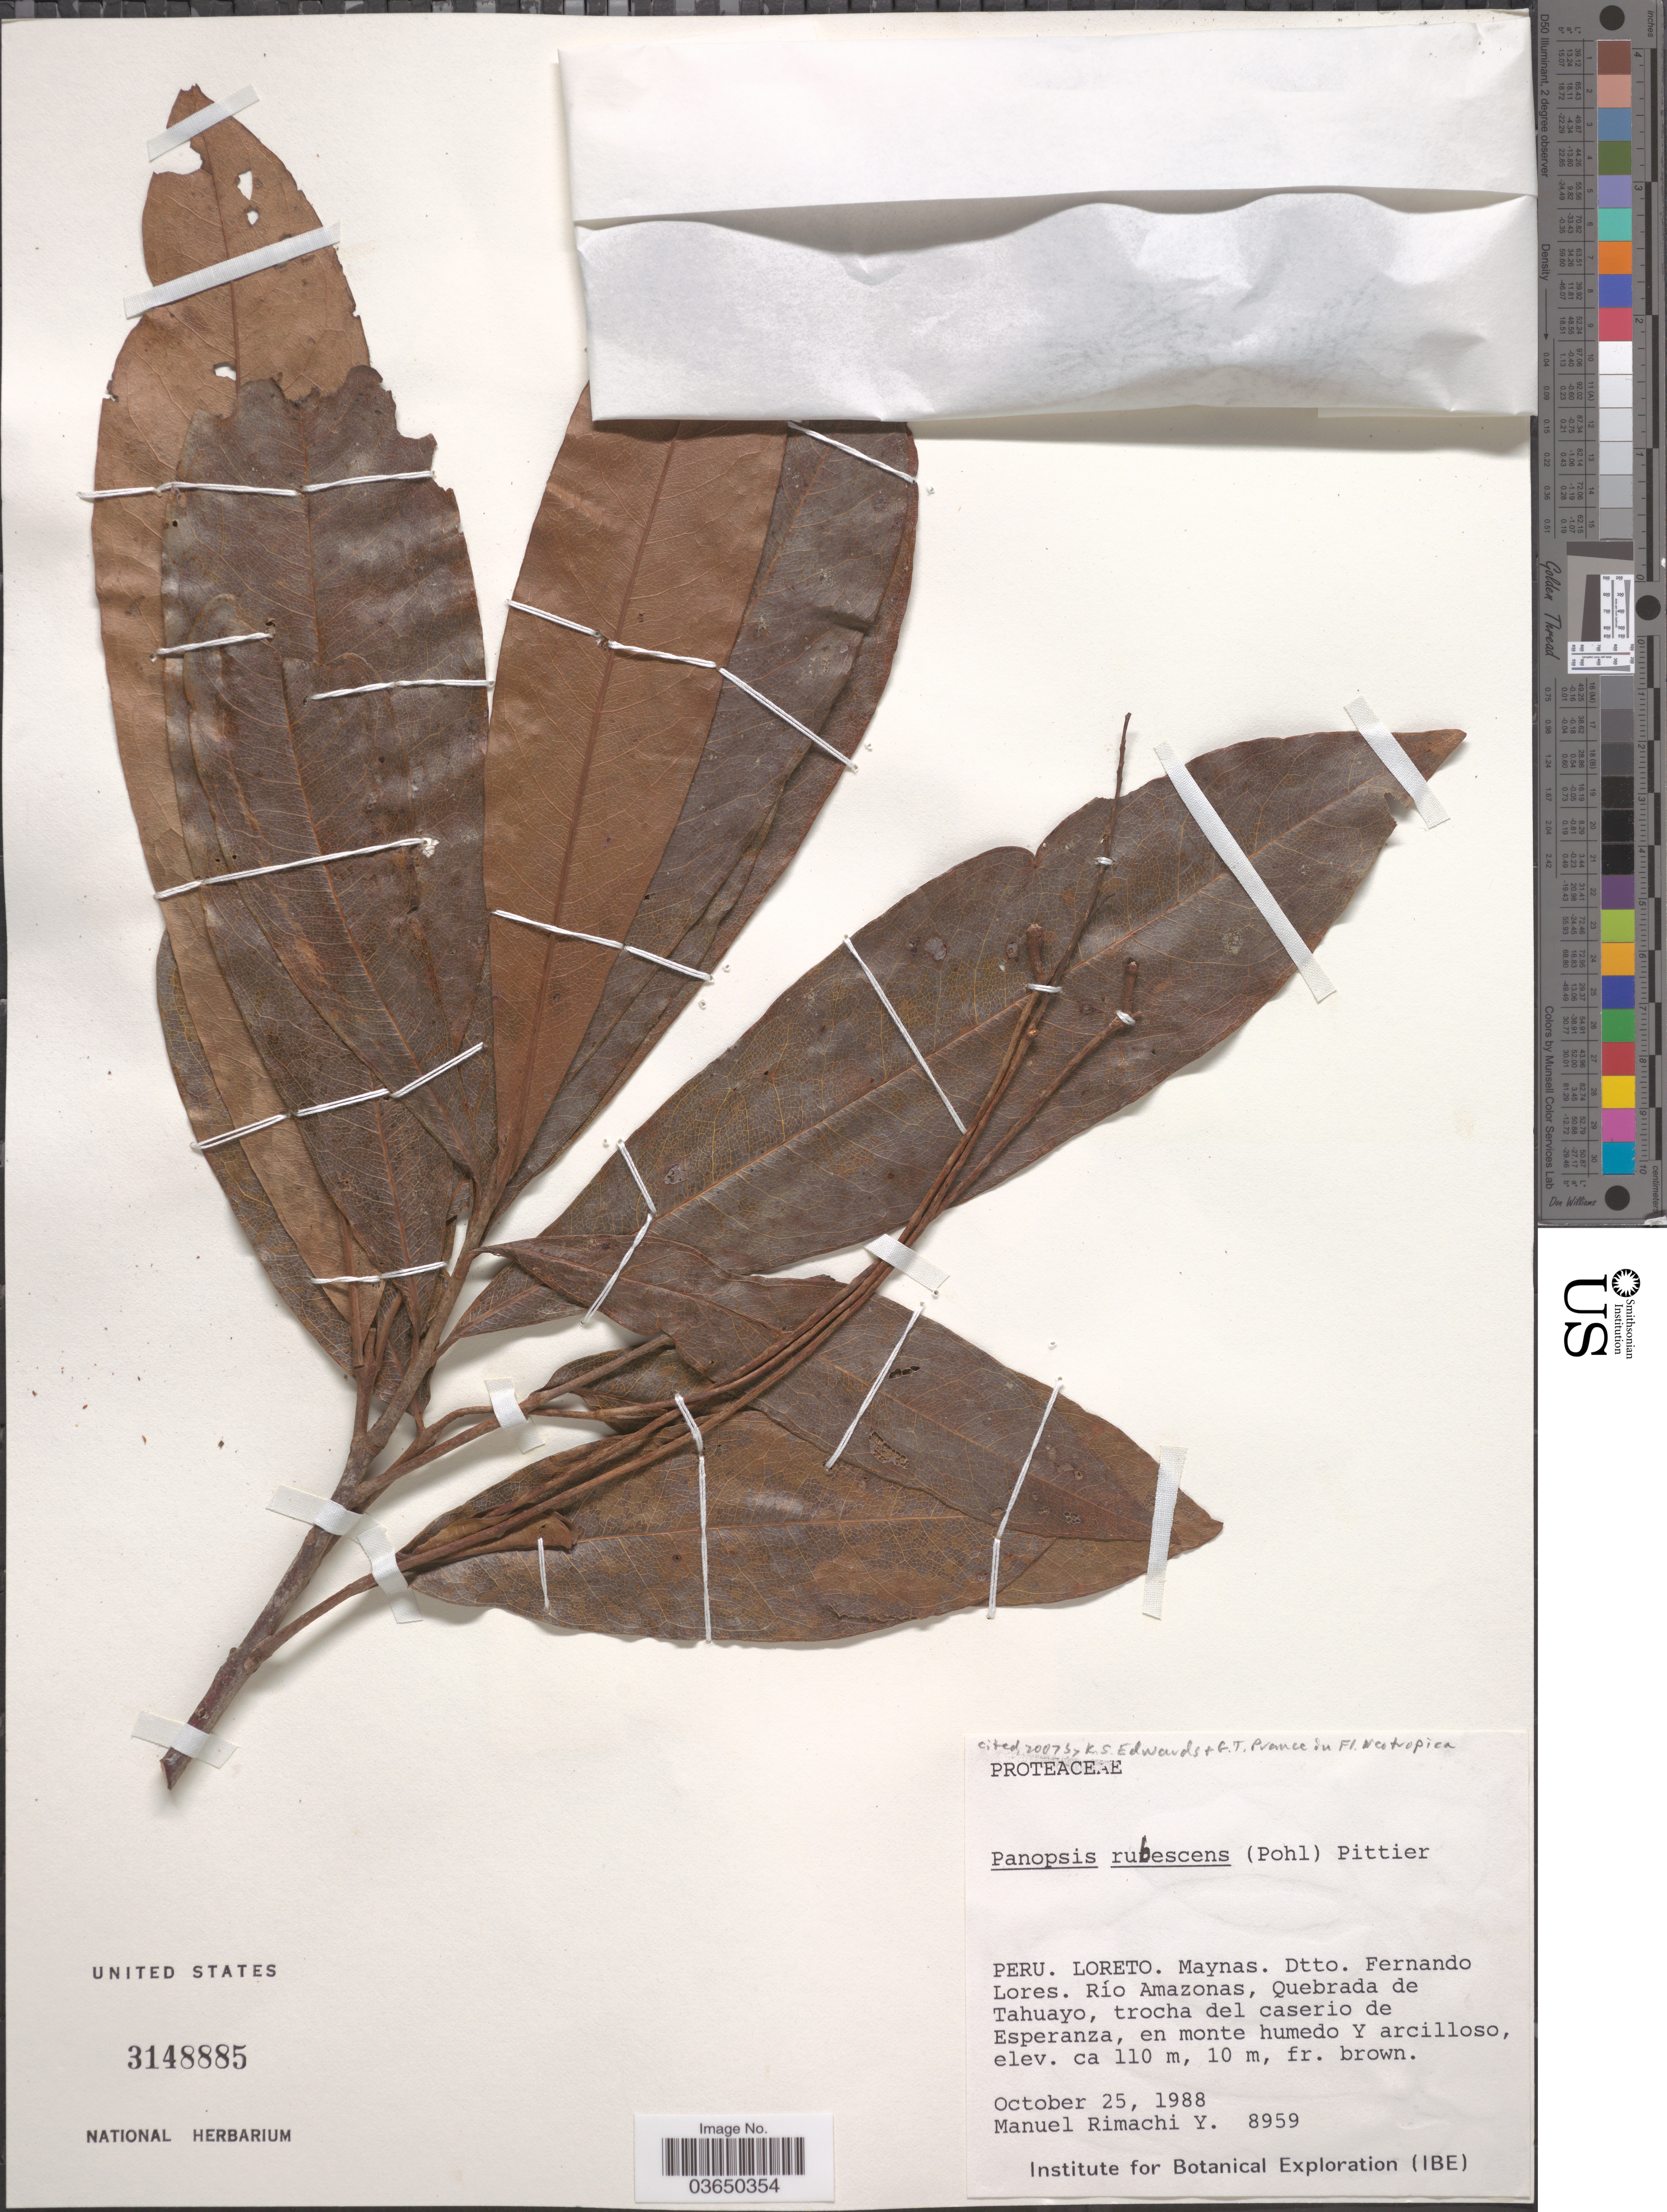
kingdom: Plantae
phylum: Tracheophyta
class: Magnoliopsida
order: Proteales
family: Proteaceae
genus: Panopsis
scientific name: Panopsis rubescens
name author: (Pohl) Pittier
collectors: M. Rimachi Y.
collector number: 8959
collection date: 1988-10-25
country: Peru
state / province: Loreto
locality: Maynas. Dtto. Fernando Lores. Río Amazonas, Quebrada de Tahuayo, trocha del caserio de Esperanza.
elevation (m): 110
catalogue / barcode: US 3148885